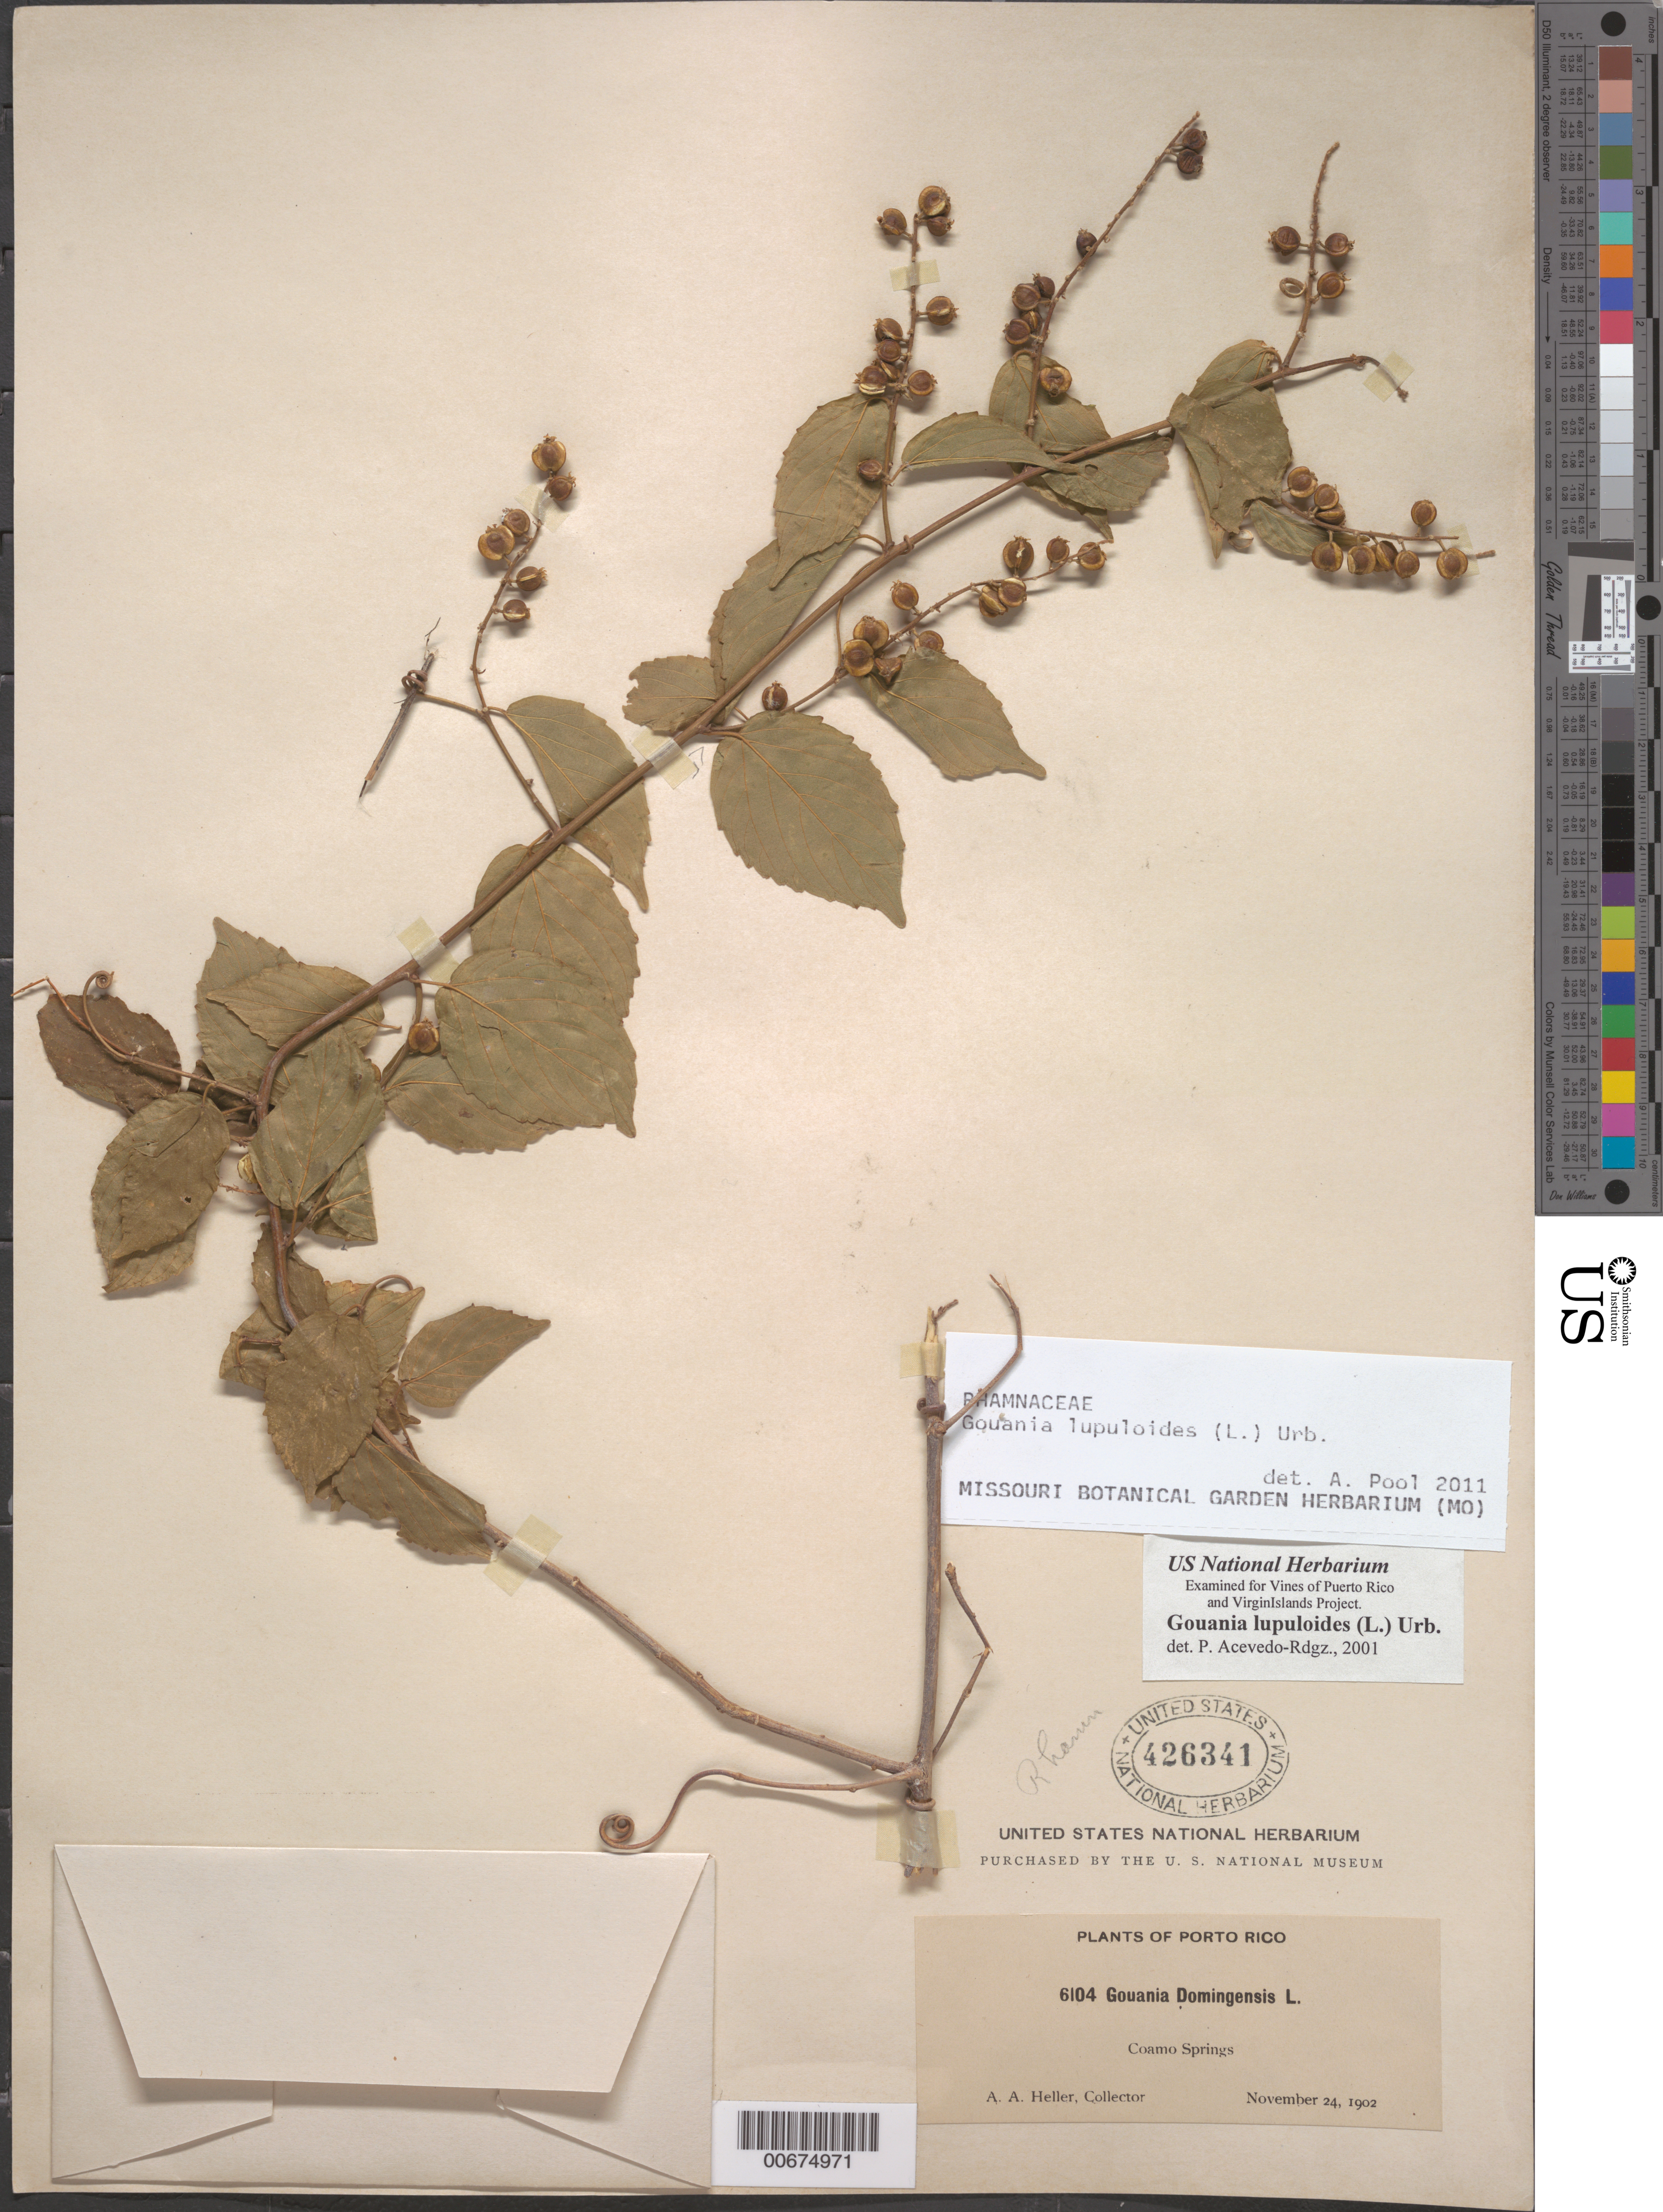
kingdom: Plantae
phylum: Tracheophyta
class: Magnoliopsida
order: Rosales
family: Rhamnaceae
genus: Gouania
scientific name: Gouania lupuloides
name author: (L.) Urb.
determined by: Pool, A., (MO), Missouri Botanical Garden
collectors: A. A. Heller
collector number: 6104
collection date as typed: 24 Nov 1902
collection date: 1902-11-24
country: Puerto Rico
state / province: Coamo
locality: Coamo Springs.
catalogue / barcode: US 426341